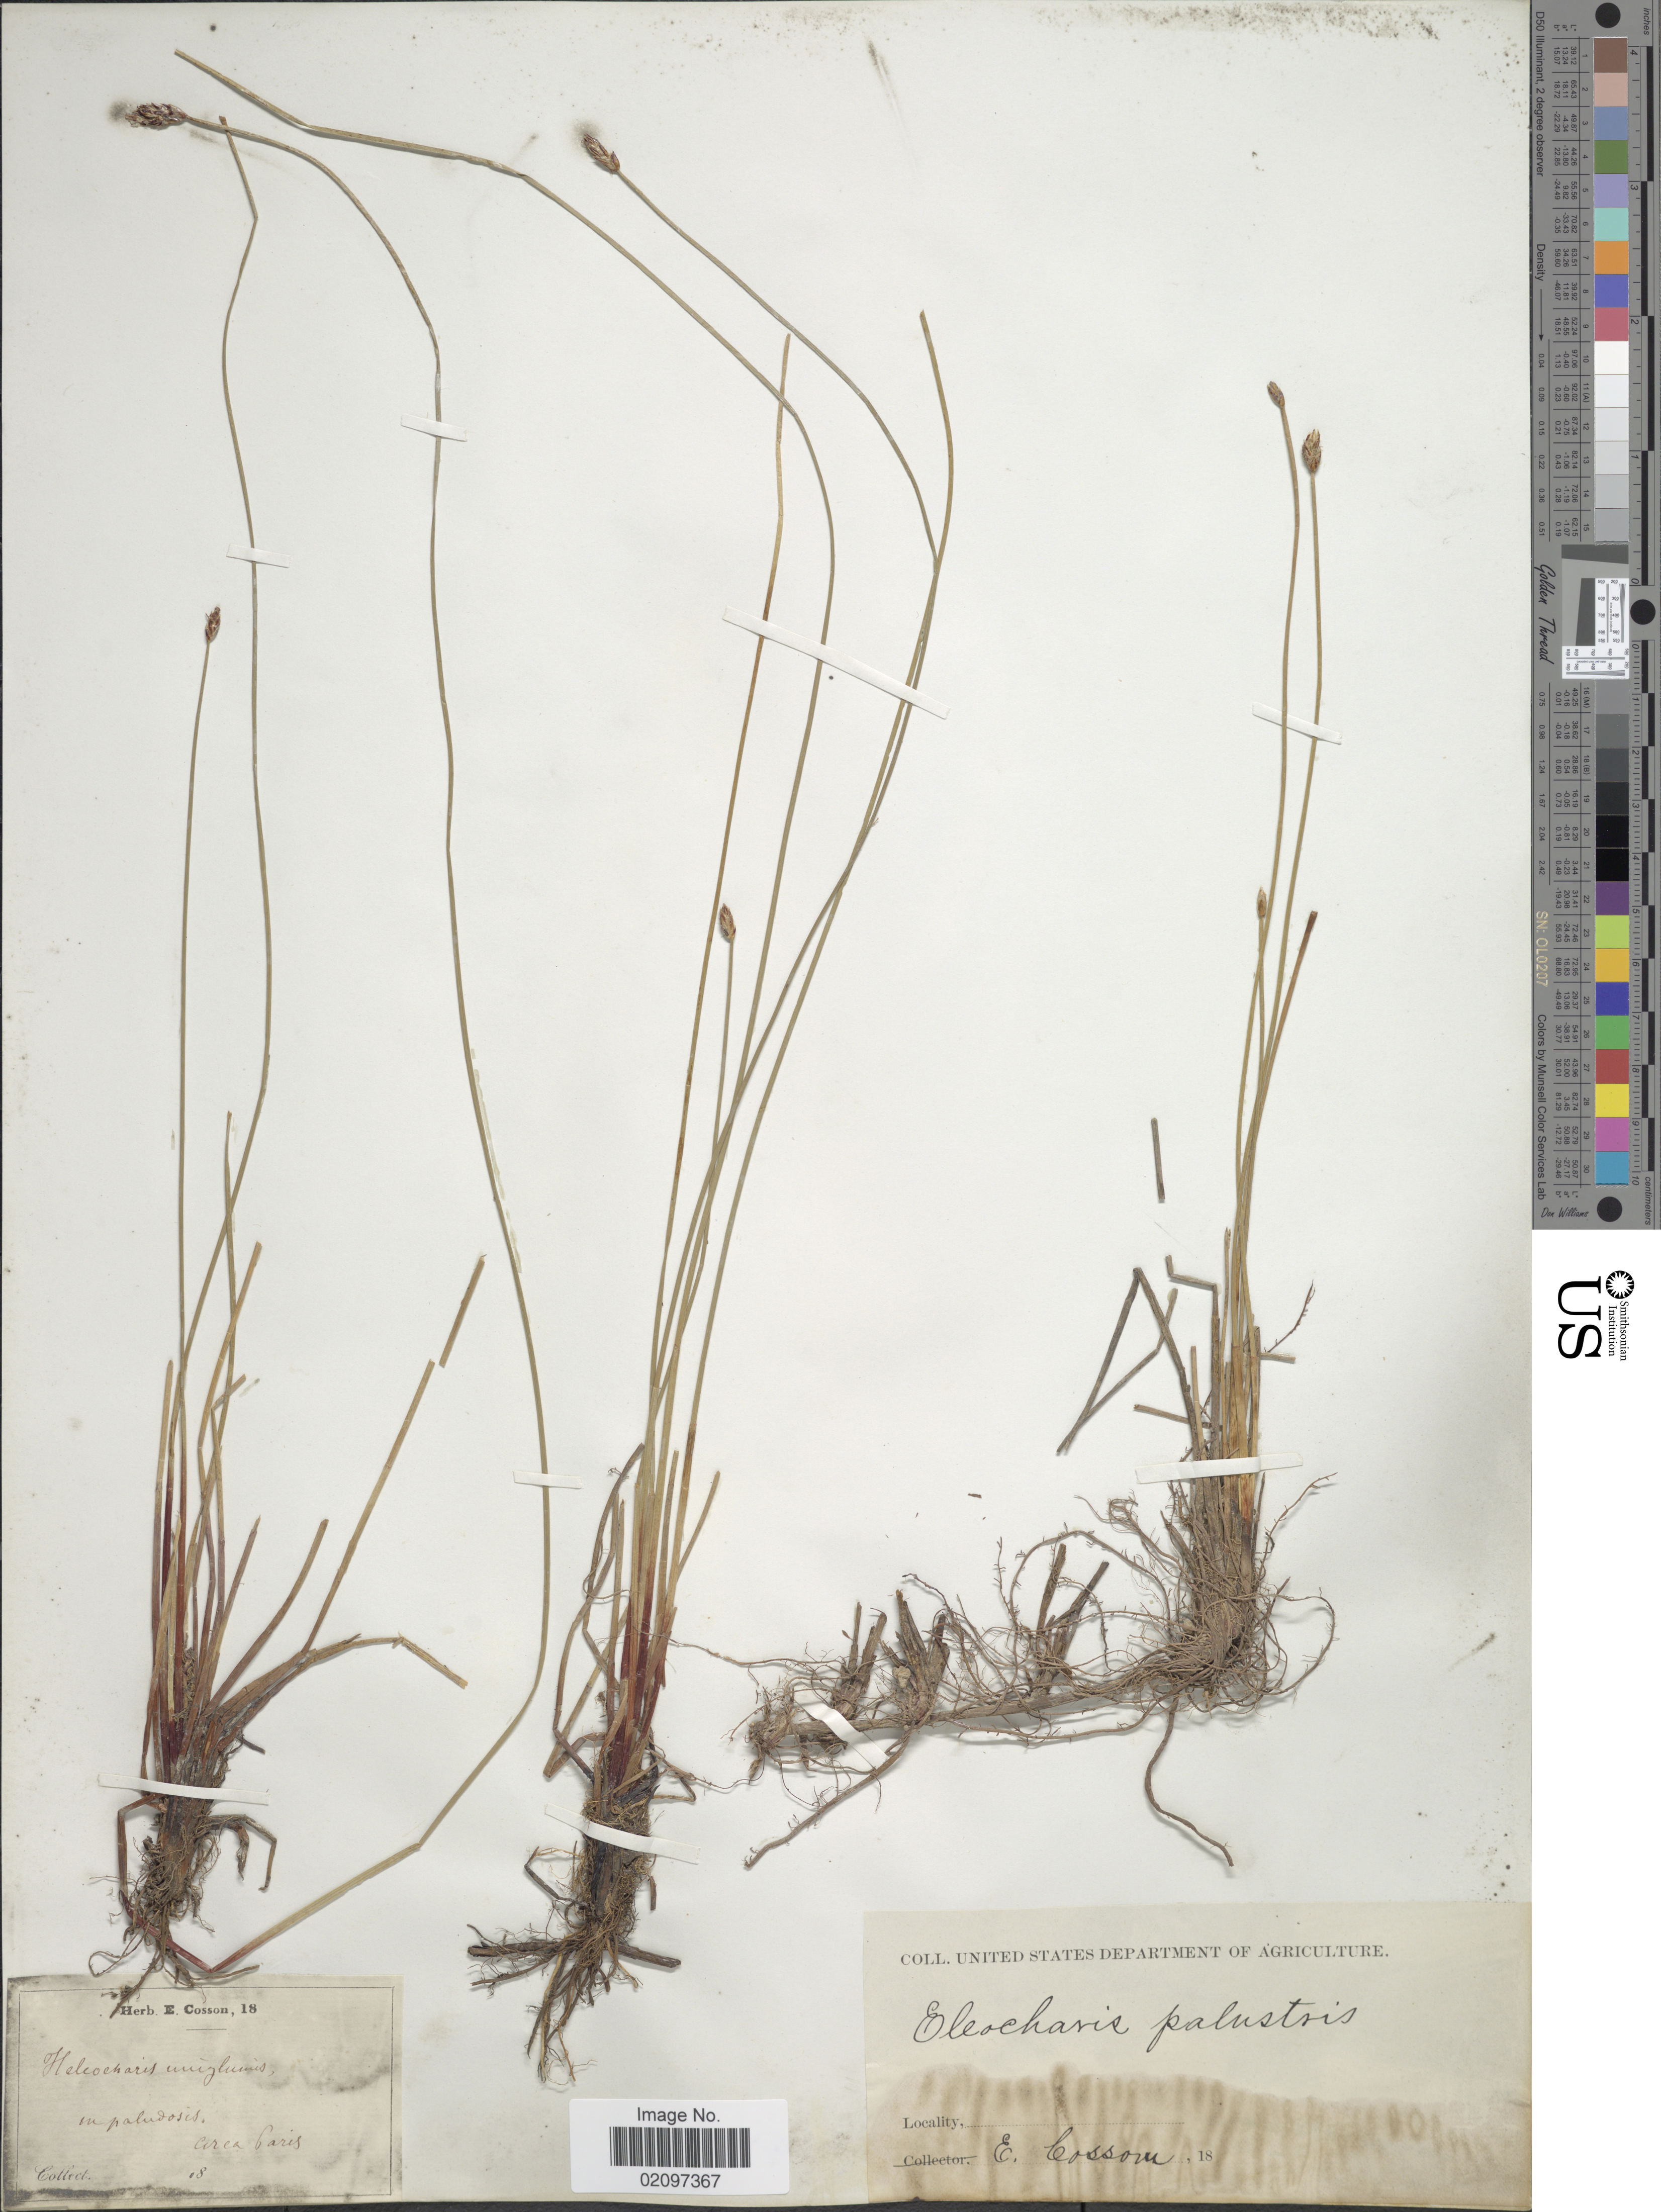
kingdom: Plantae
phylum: Tracheophyta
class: Liliopsida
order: Poales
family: Cyperaceae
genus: Eleocharis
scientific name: Eleocharis palustris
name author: (L.) Roem. & Schult.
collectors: E. Cosson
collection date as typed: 18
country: France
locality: In paludosis, Circa Paris.